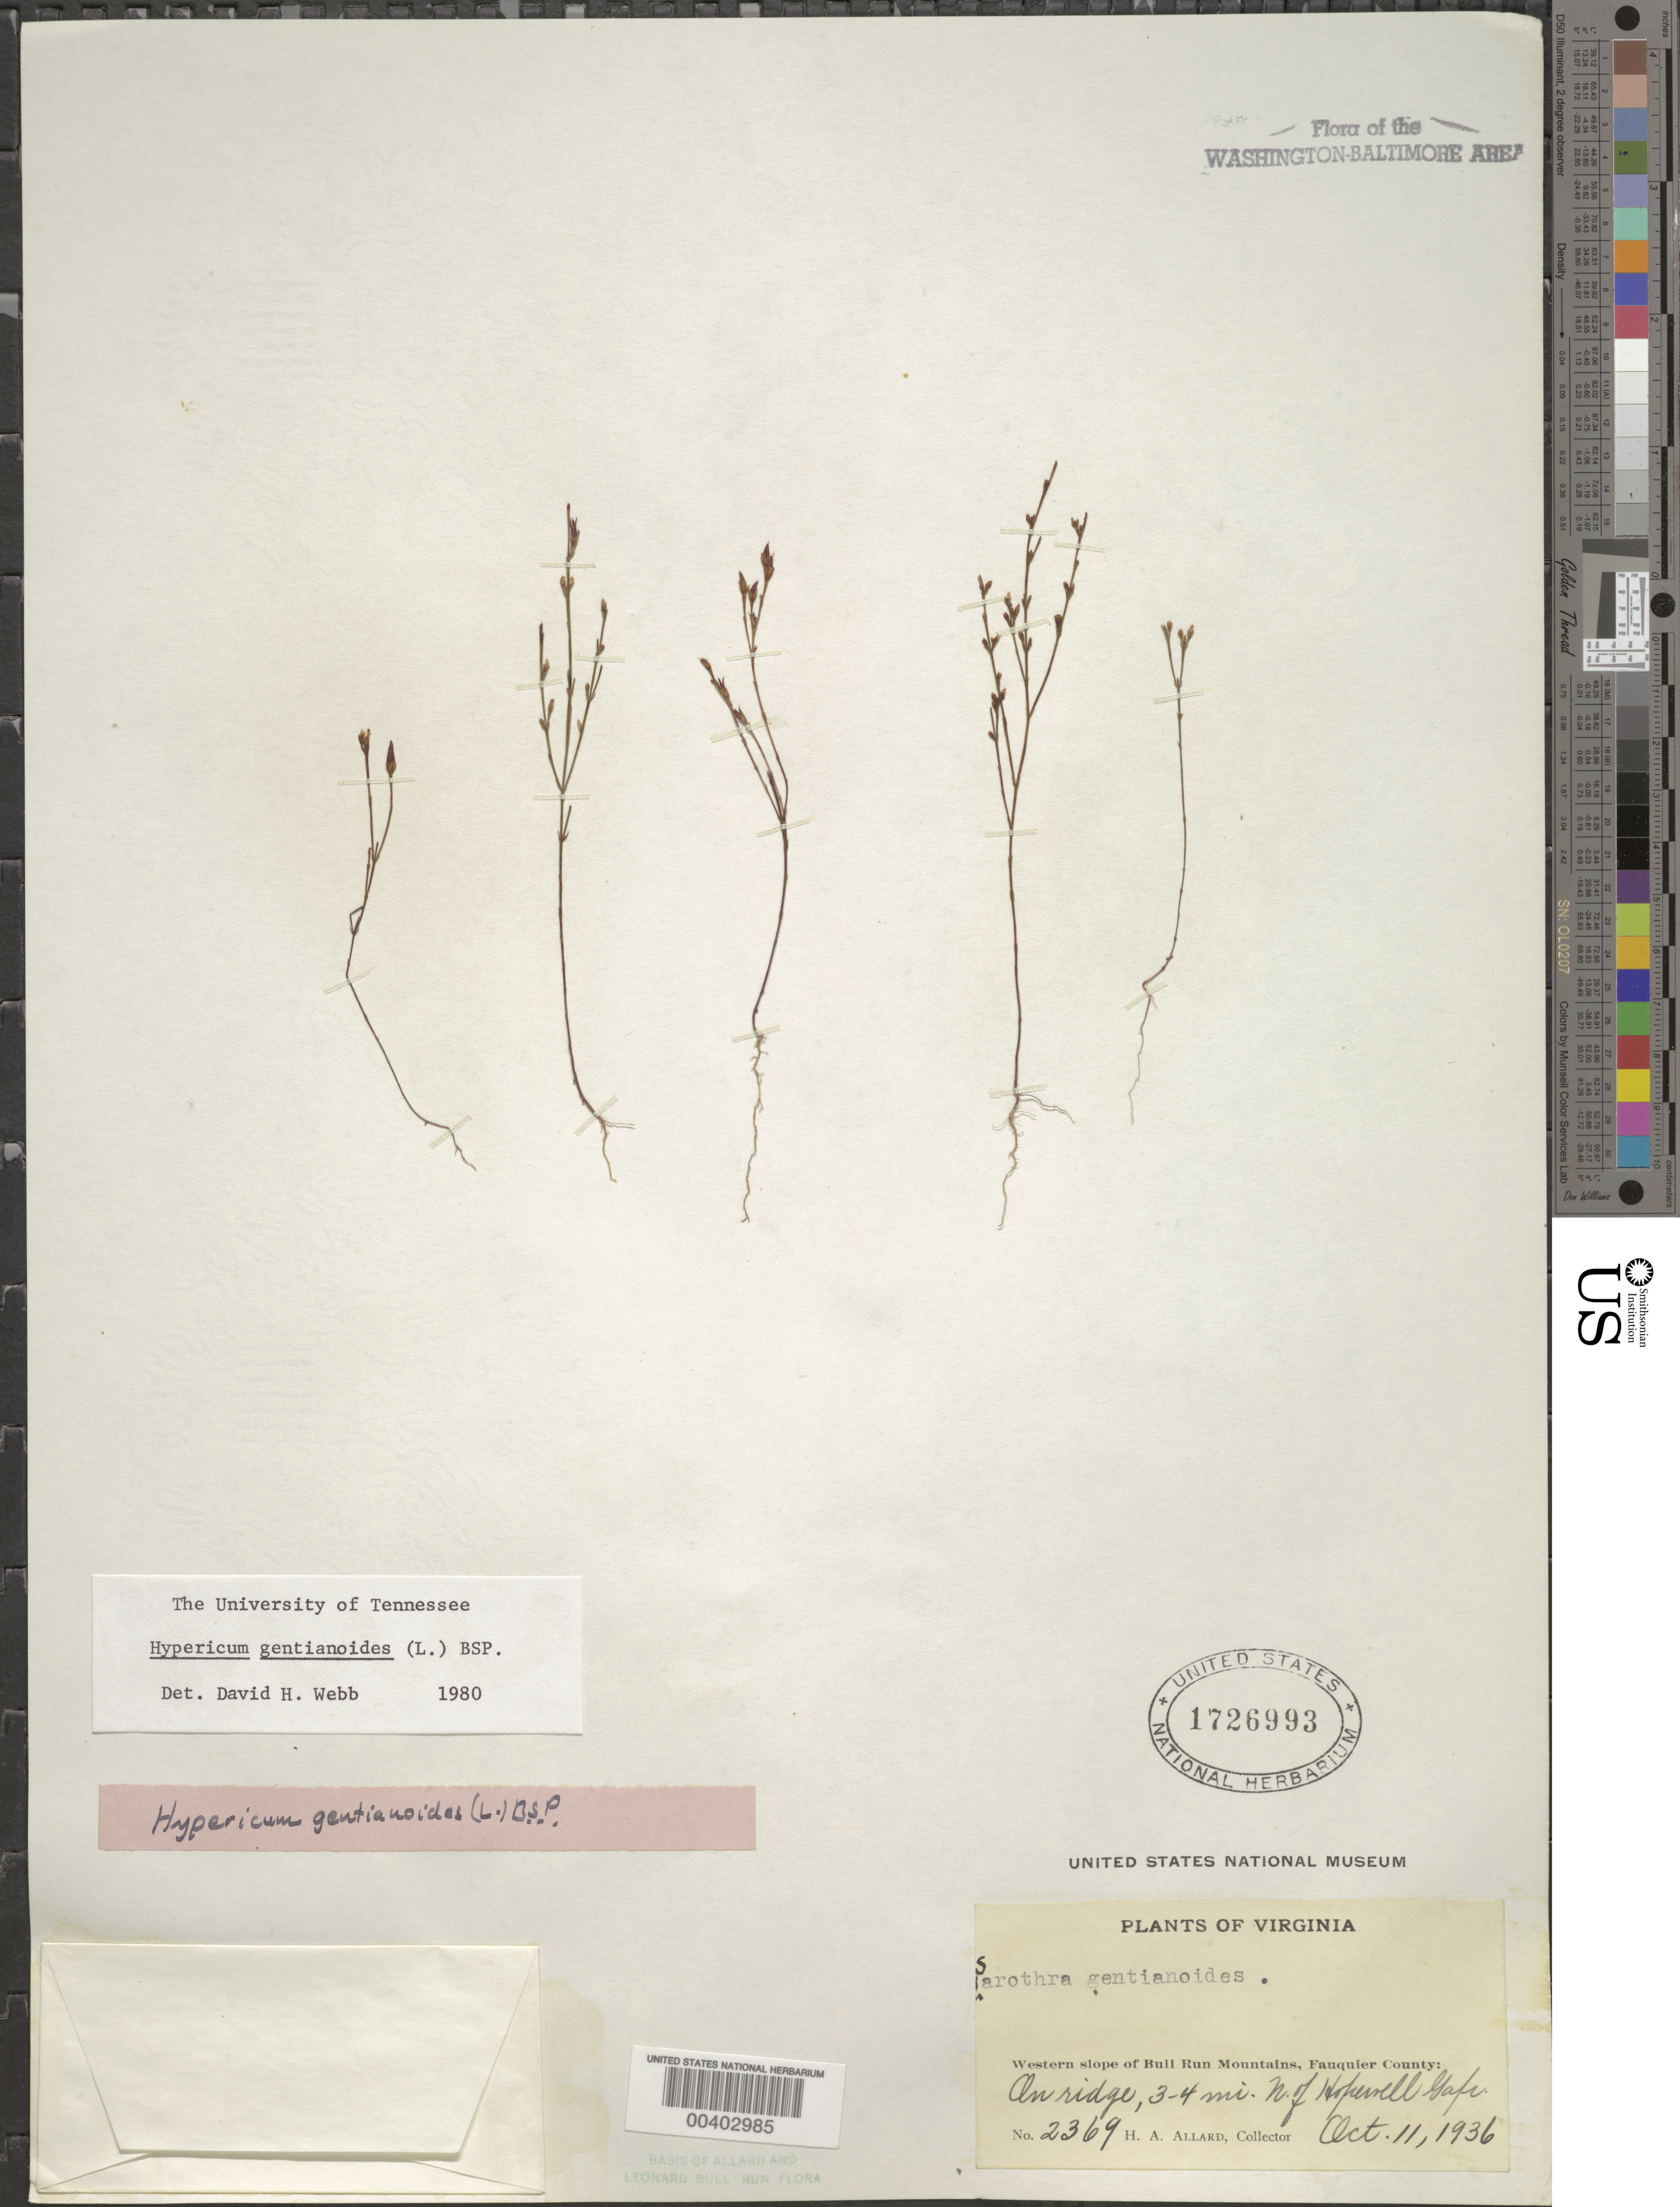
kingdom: Plantae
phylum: Tracheophyta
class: Magnoliopsida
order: Malpighiales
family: Hypericaceae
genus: Hypericum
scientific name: Hypericum gentianoides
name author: (L.) Britton, Stearns & Poggenb.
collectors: H. A. Allard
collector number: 2369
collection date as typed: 11 Oct 1936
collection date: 1936-10-11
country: United States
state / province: Virginia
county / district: Fauquier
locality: North of Hopewell Gap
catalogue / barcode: US 1726993